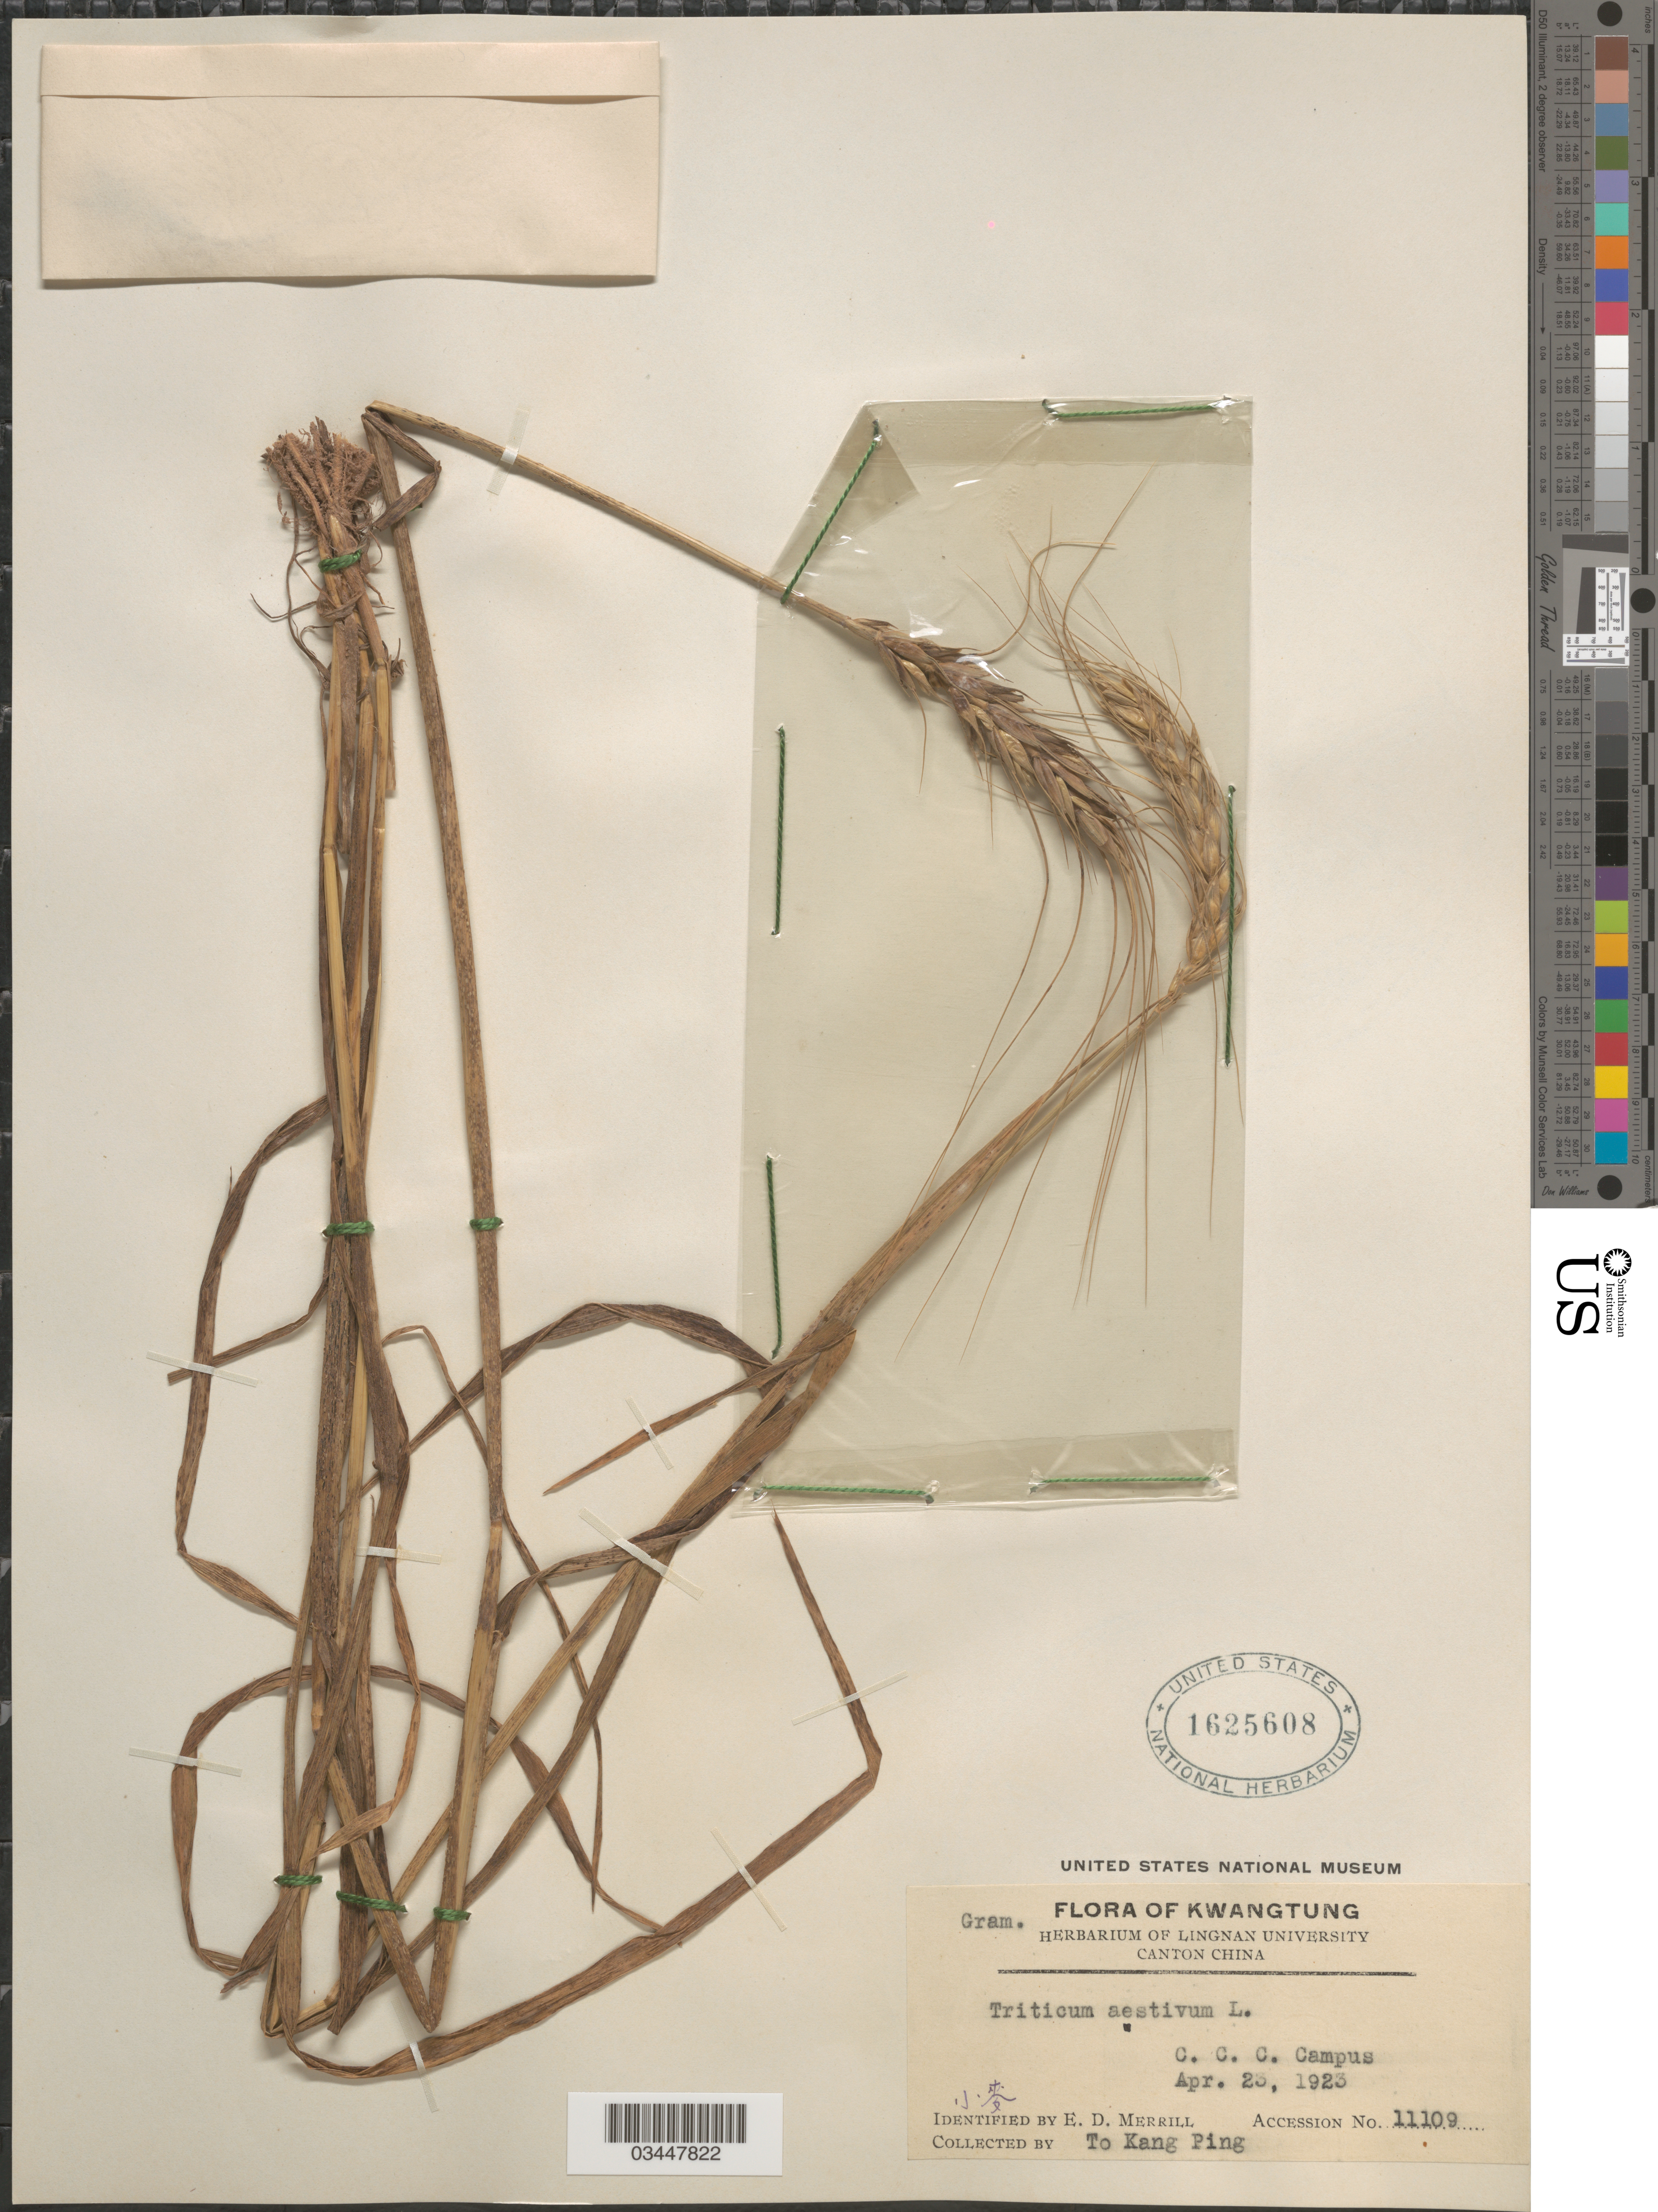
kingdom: Plantae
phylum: Tracheophyta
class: Liliopsida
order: Poales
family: Poaceae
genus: Triticum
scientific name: Triticum aestivum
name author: L.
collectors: T. Ping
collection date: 1923-04-23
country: China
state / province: Guangdong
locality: Kwangtung. C. C. C. Campus.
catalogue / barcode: US 1625608